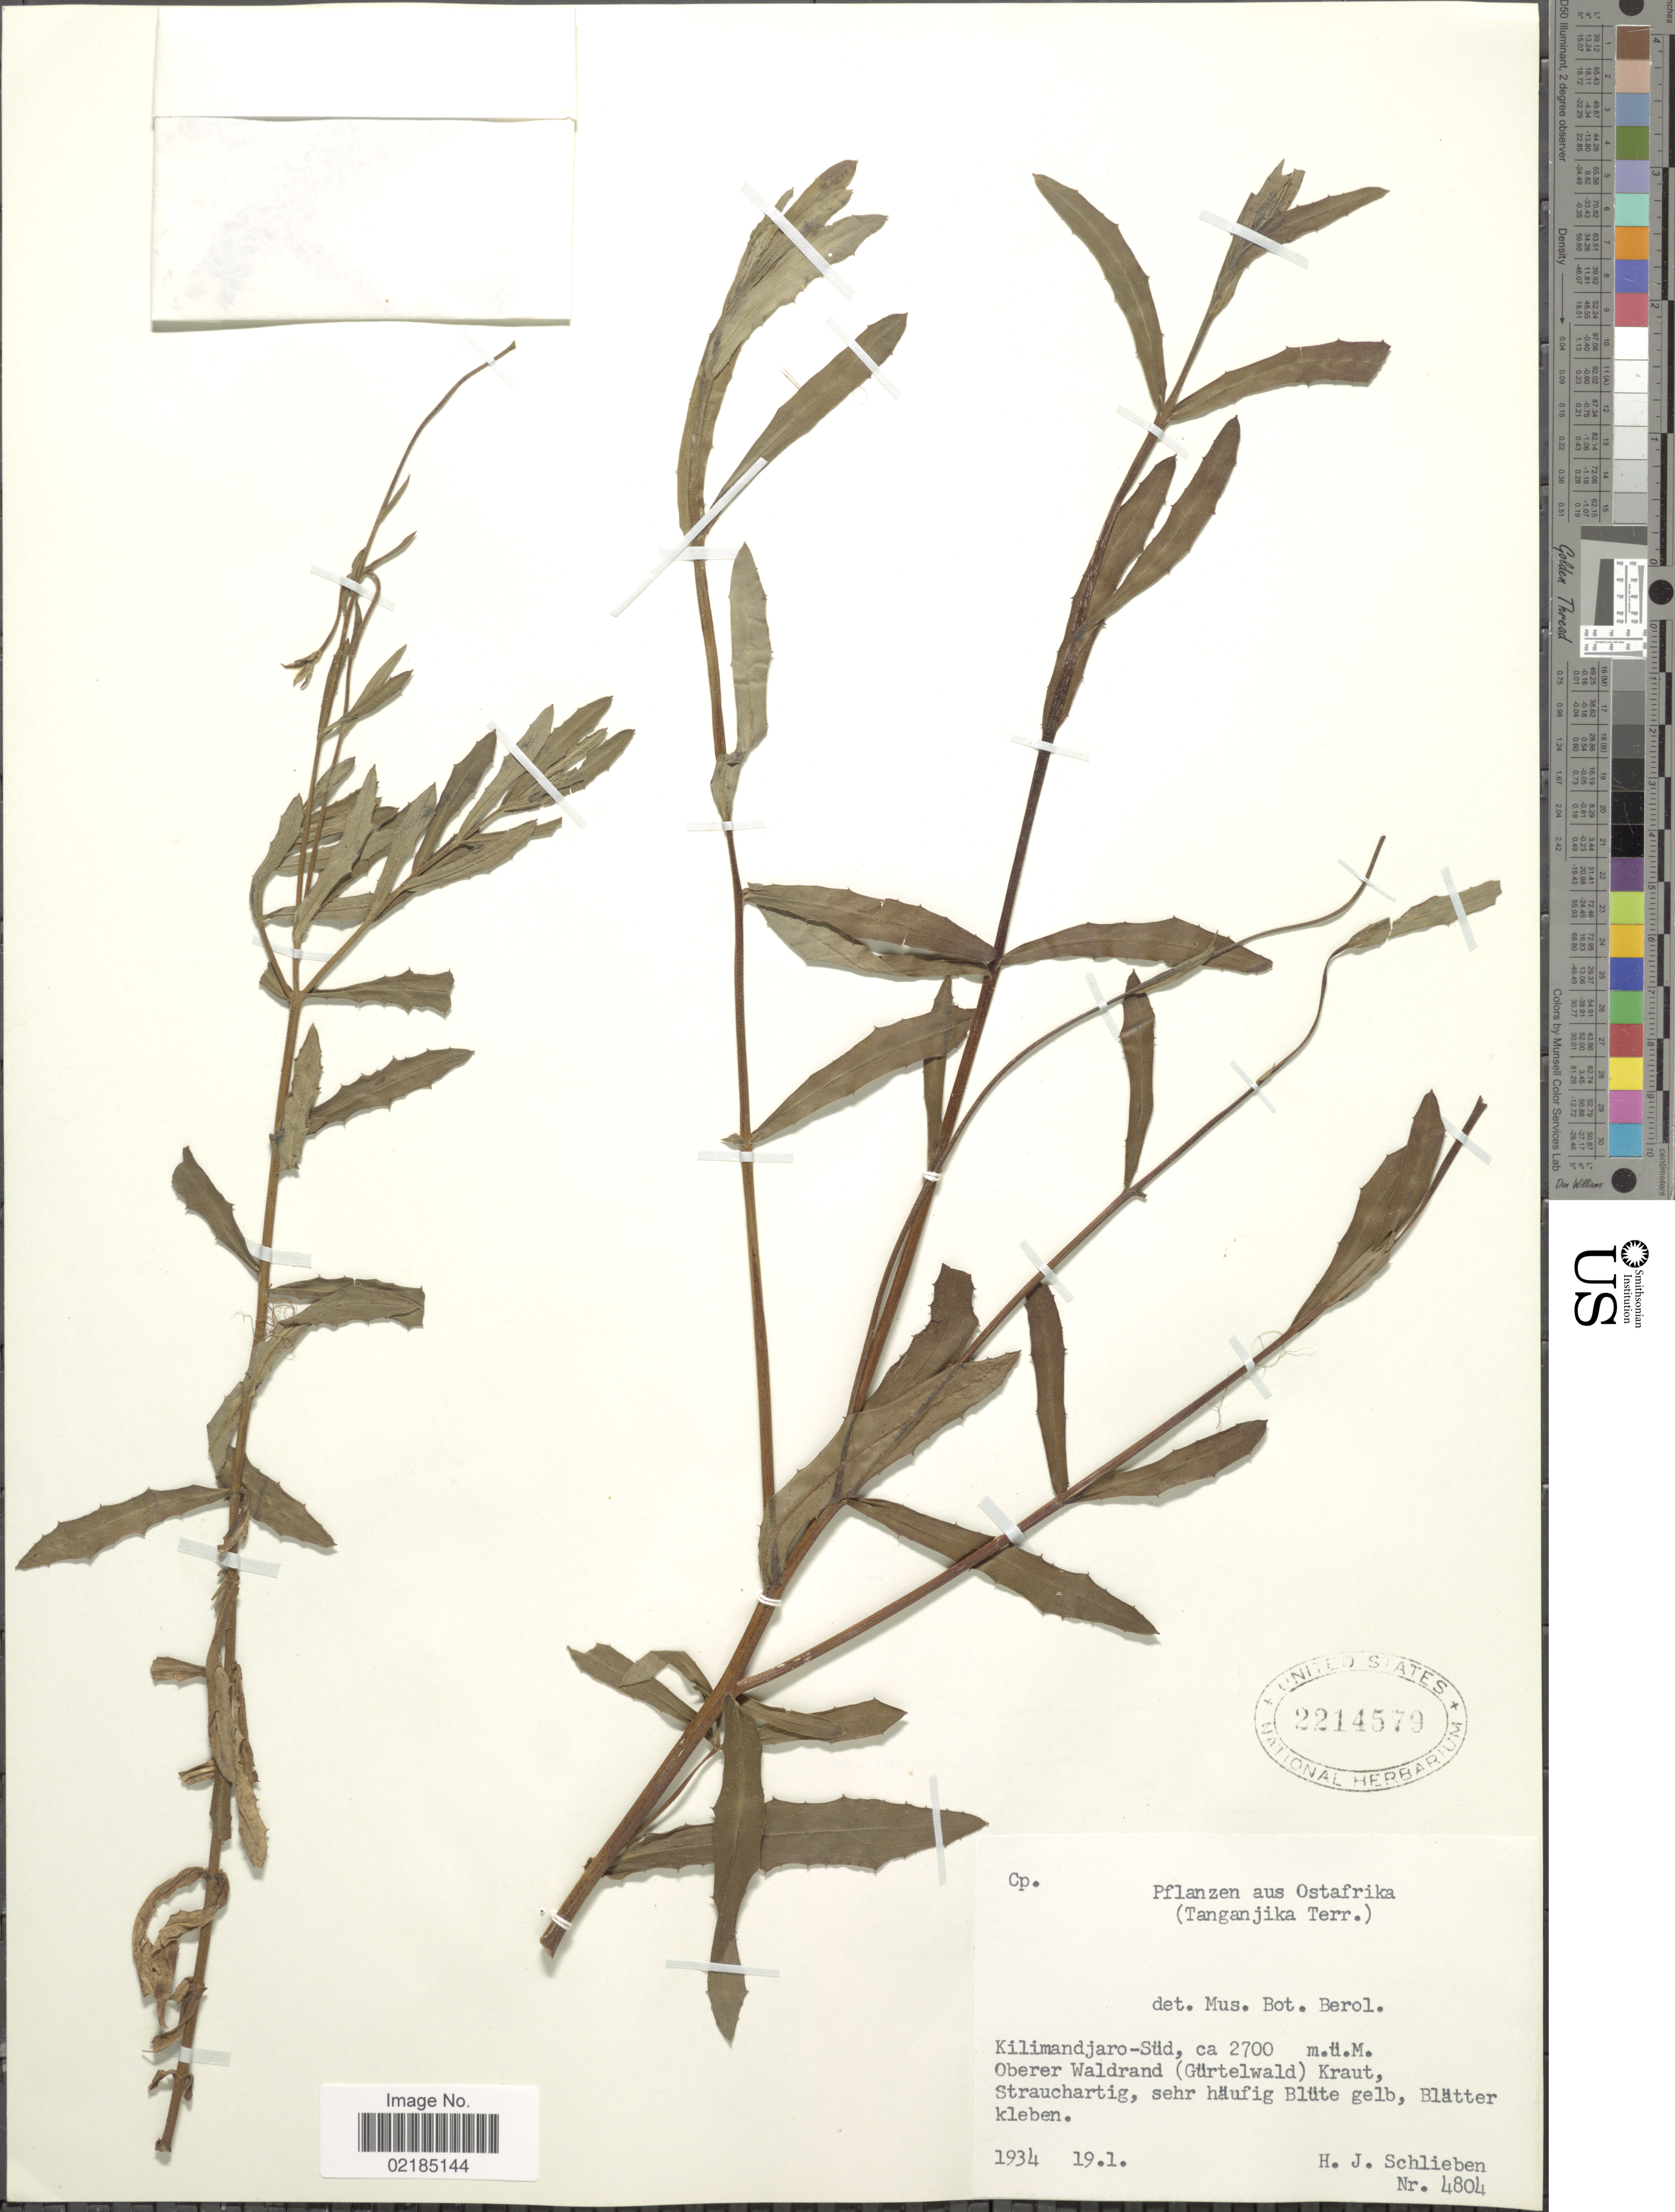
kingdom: Plantae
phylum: Tracheophyta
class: Magnoliopsida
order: Asterales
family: Asteraceae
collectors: H. J. Schlieben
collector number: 4804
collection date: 1934-01-19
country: Tanzania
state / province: Kilimanjaro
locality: (Tanganjika Terr.). Kilimandjaro-Süd, Oberer Waldrand (Gürtelwald) Kraut, Strauchartig, sehr häufig Blüte gelb, Blätter kleben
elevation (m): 2700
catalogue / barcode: US 2214579